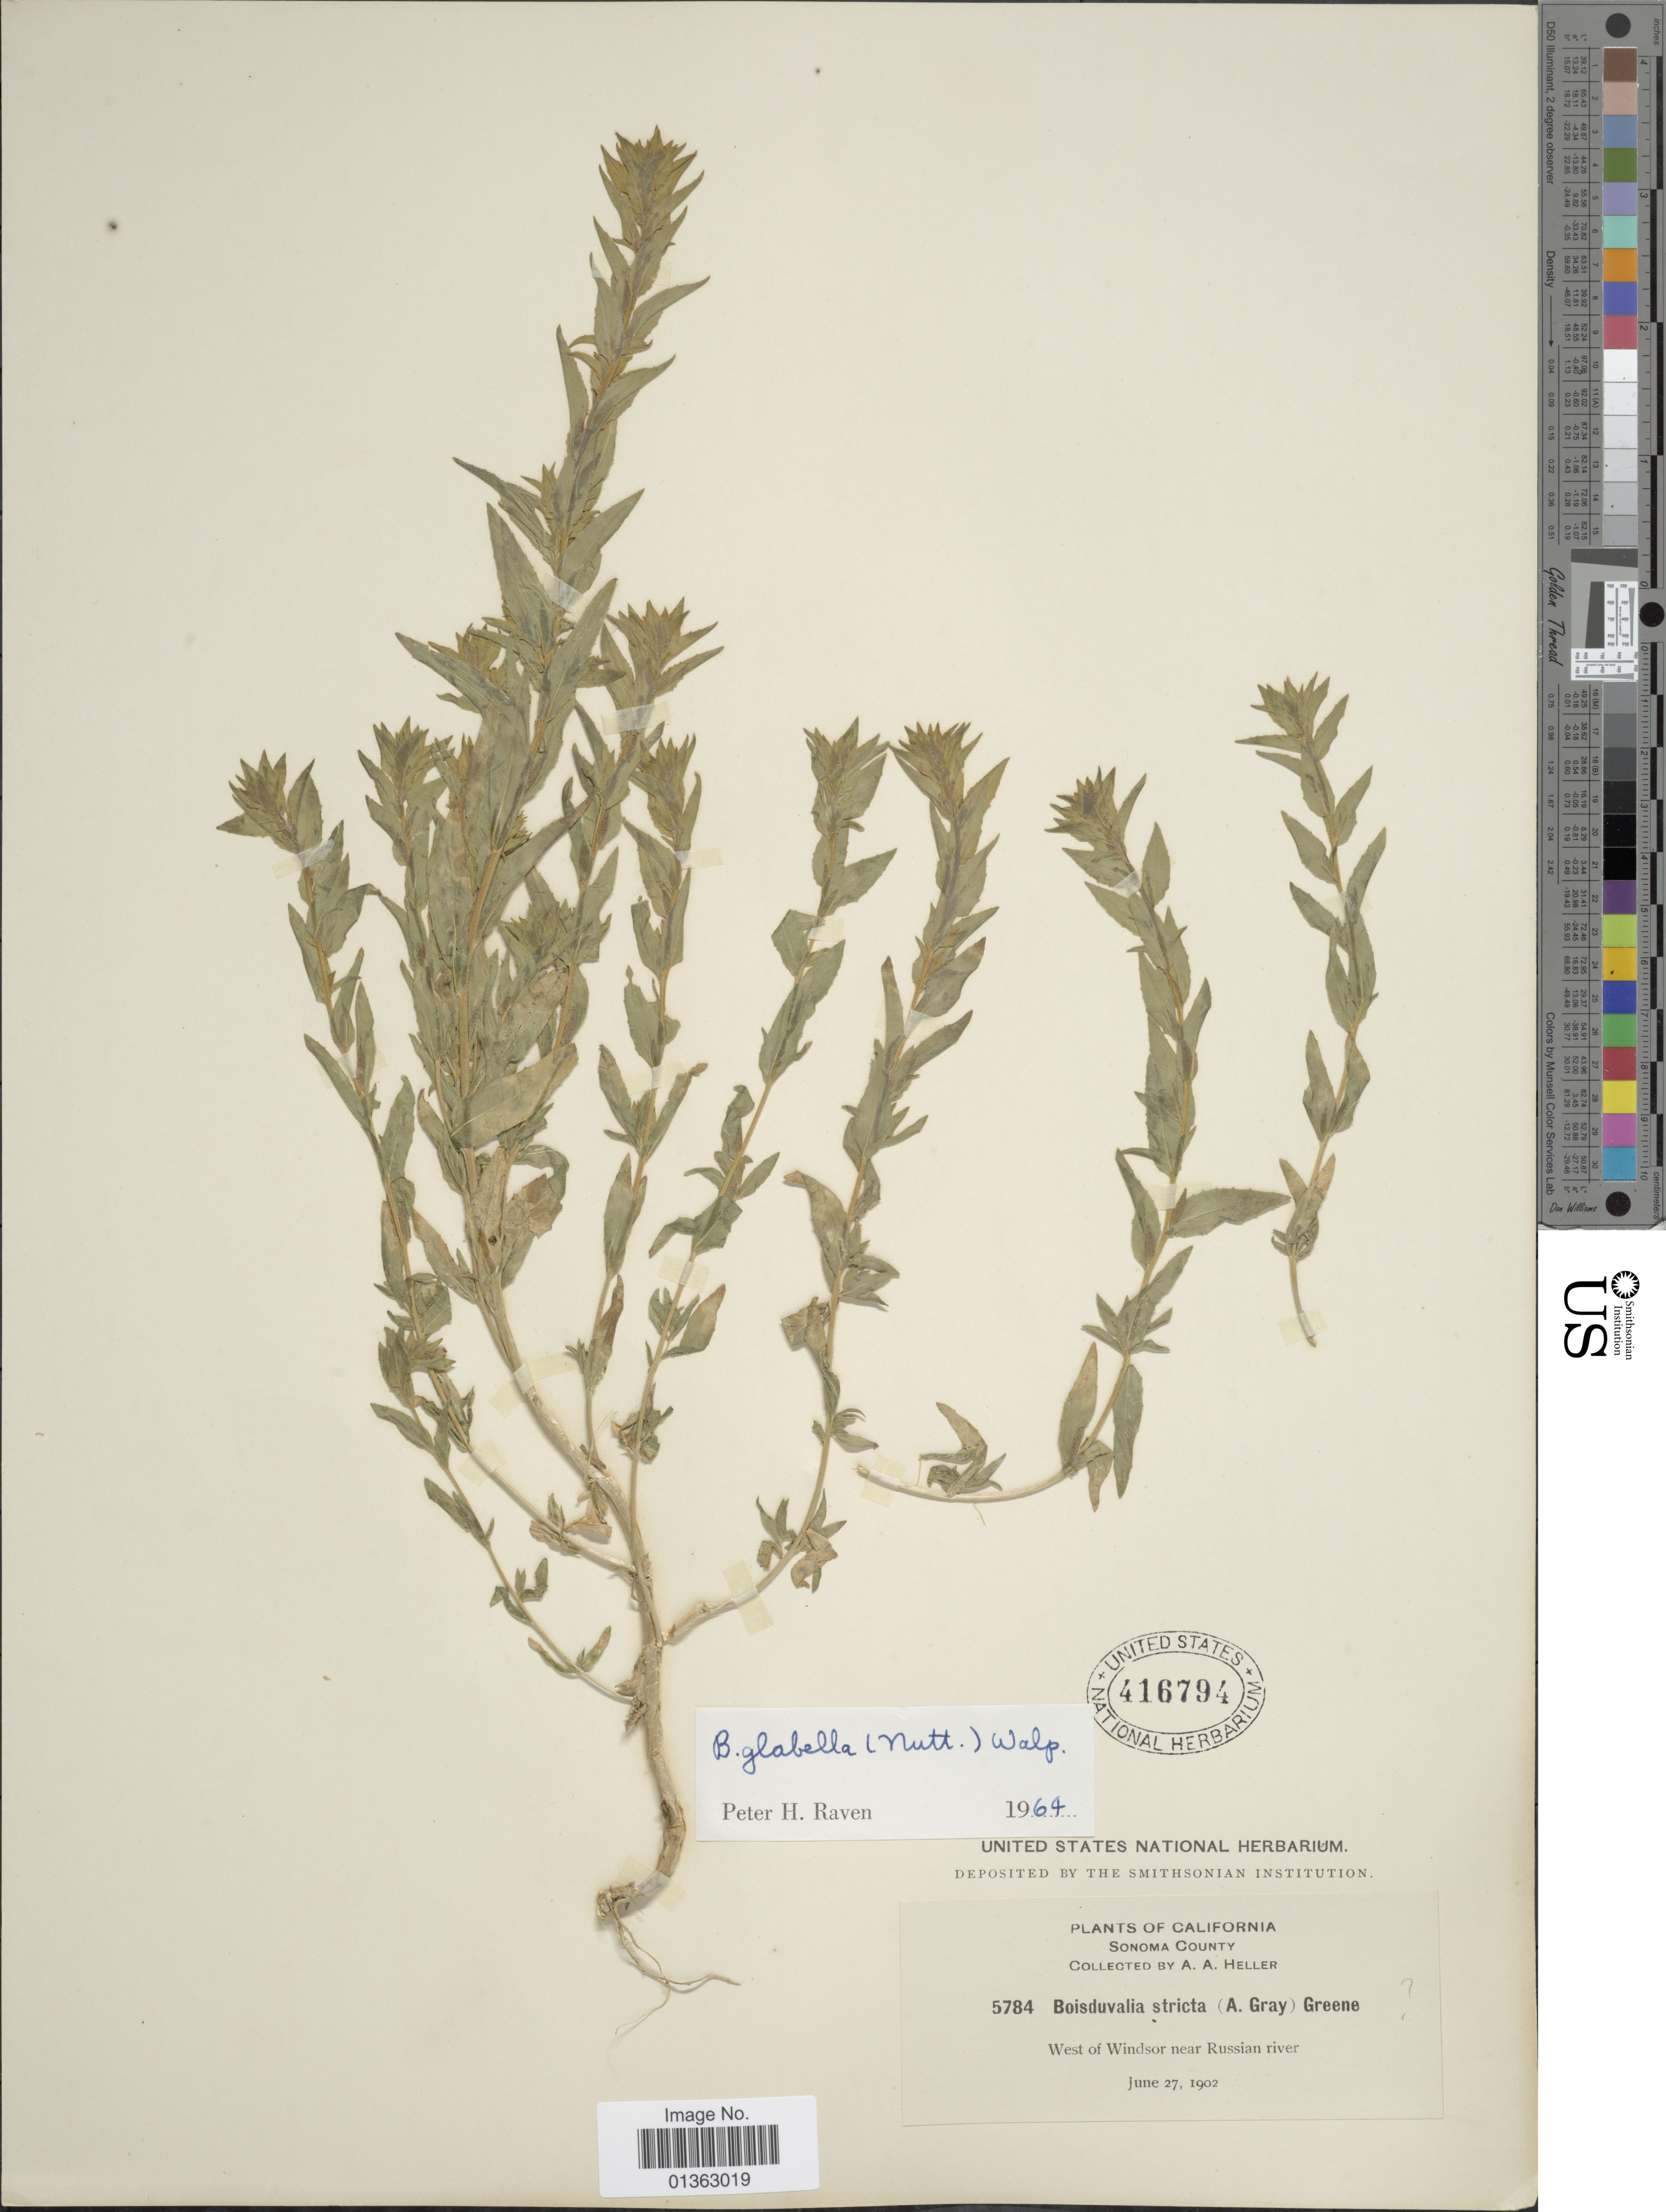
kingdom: Plantae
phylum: Tracheophyta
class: Magnoliopsida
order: Myrtales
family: Onagraceae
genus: Epilobium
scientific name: Epilobium campestre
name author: (Jeps.) Hoch & W.L. Wagner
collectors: A. A. Heller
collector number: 5784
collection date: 1902-06-27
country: United States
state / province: California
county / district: Sonoma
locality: Sonoma County. West of Windsor near Russian river.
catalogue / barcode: US 416794